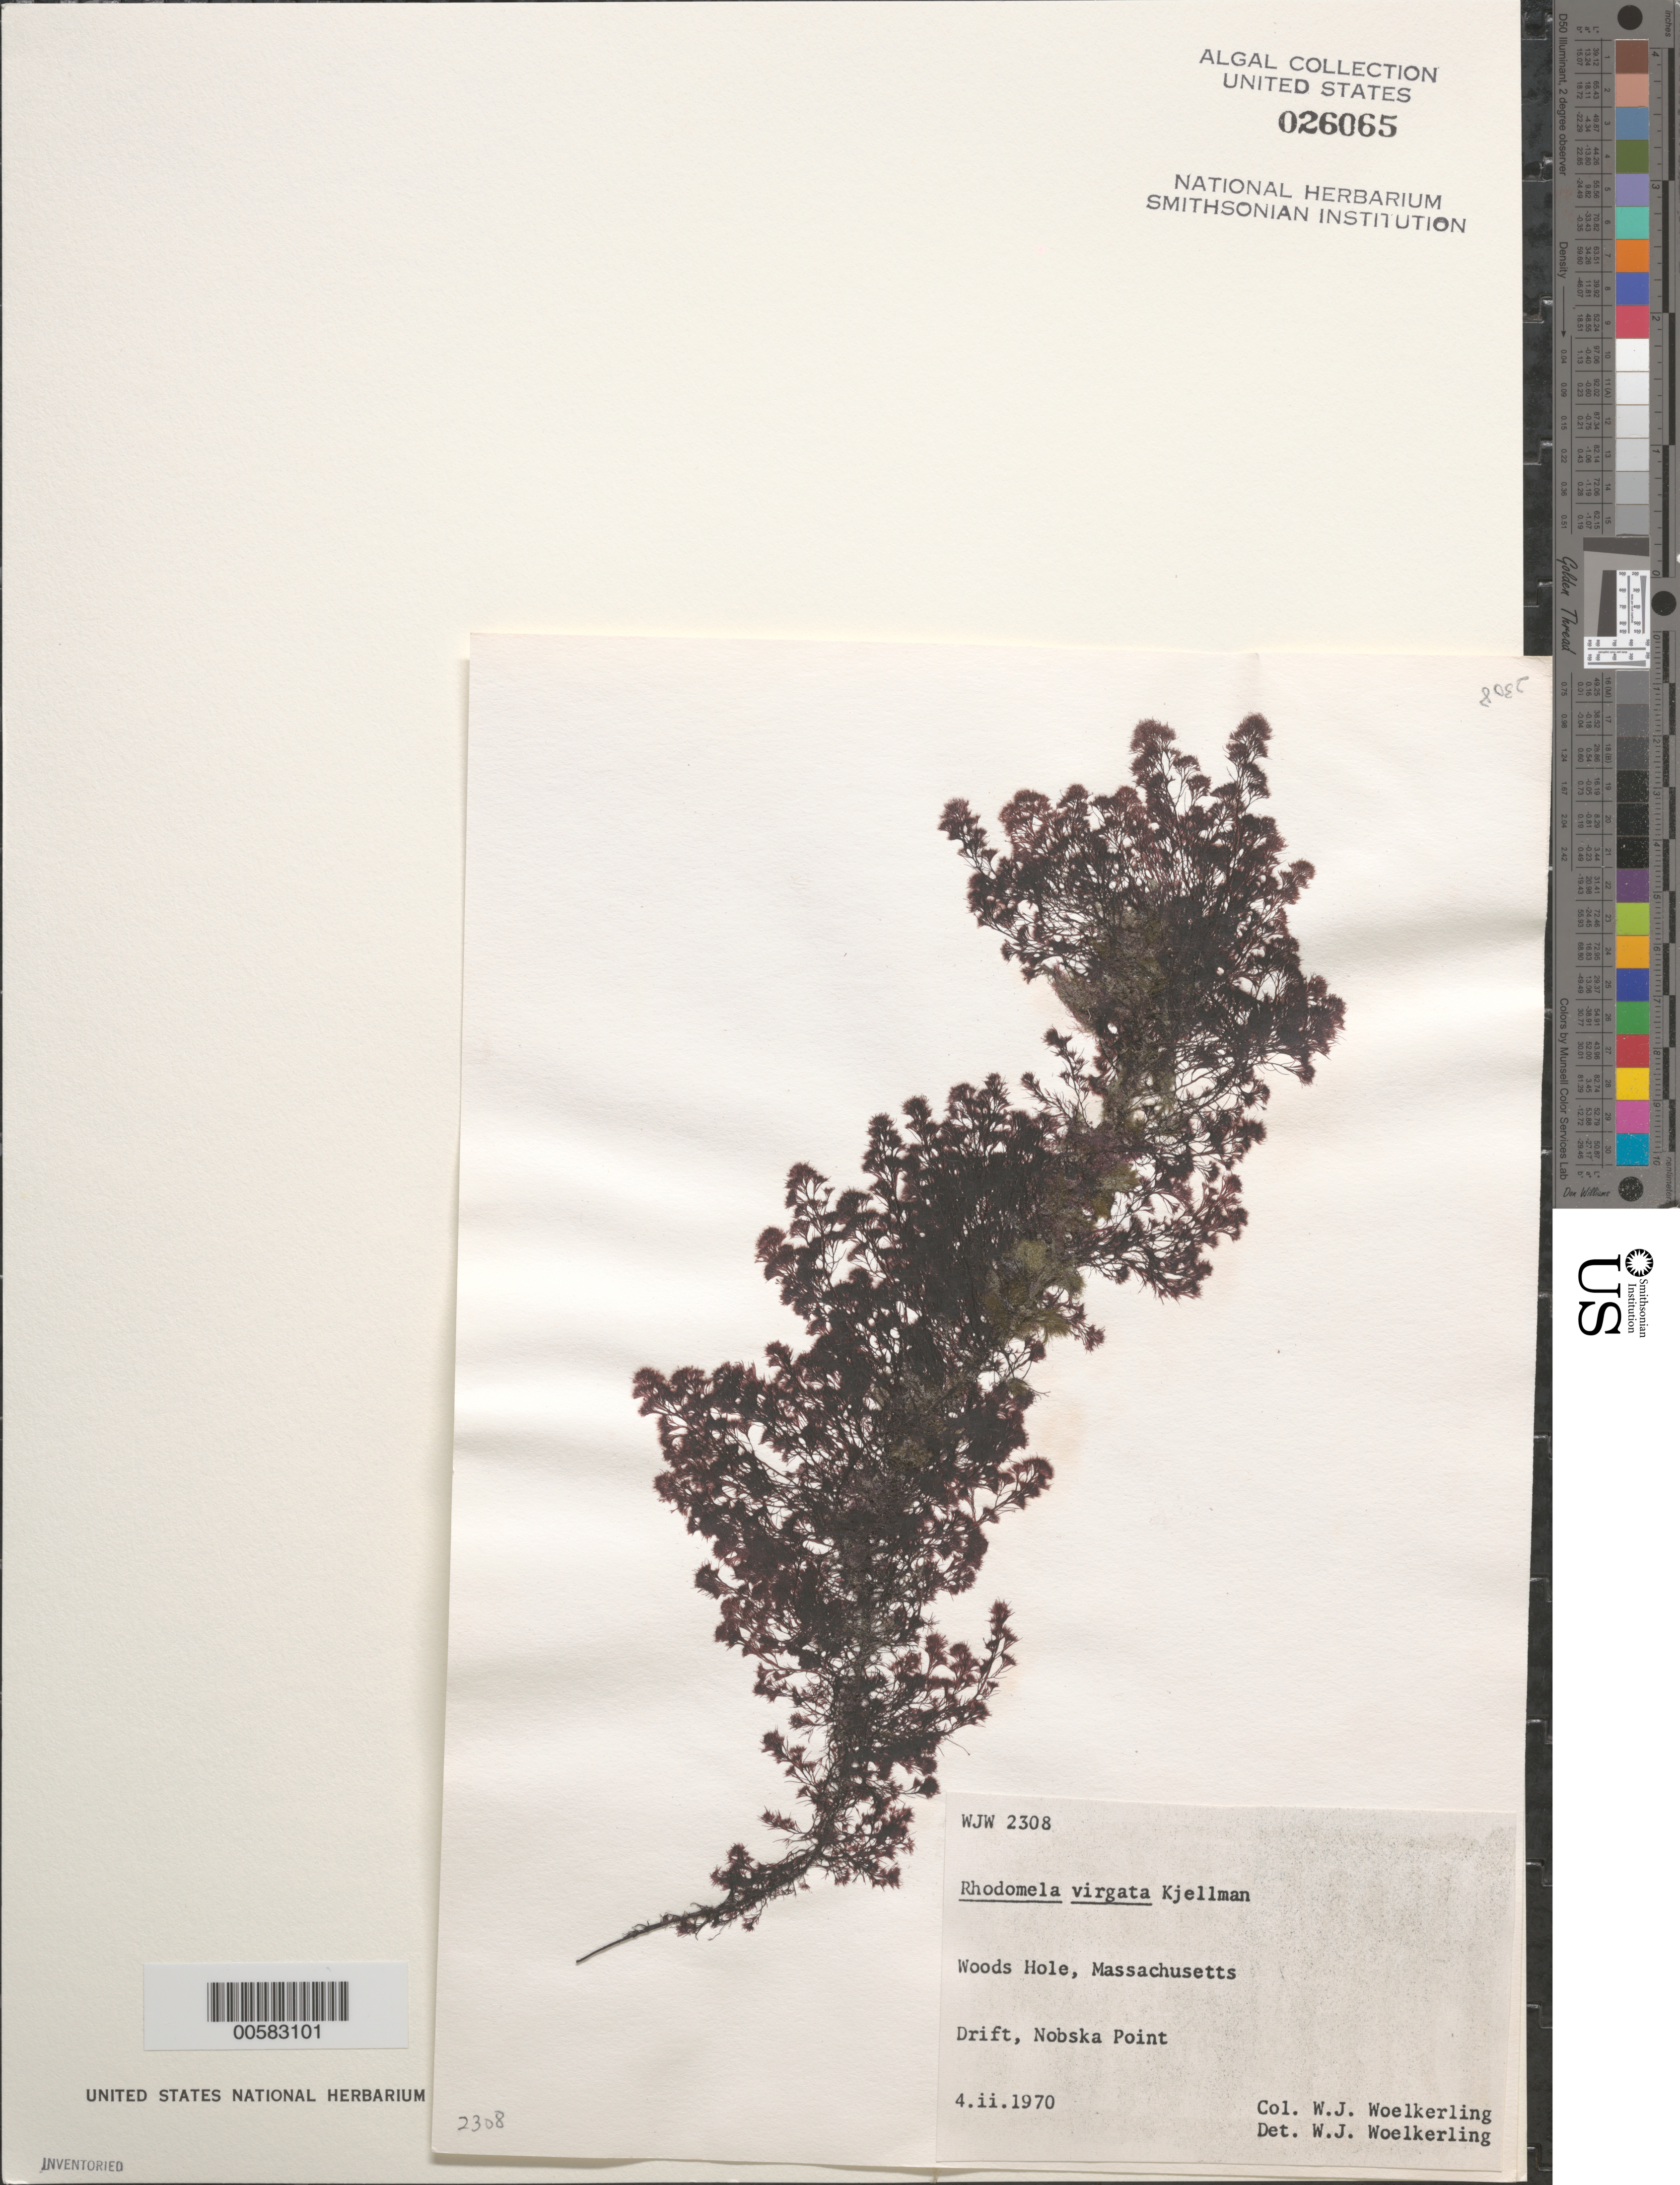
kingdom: Plantae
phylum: Rhodophyta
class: Florideophyceae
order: Ceramiales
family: Rhodomelaceae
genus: Rhodomela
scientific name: Rhodomela virgata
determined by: Woelkerling, W. J.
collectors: W. Woelkerling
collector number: WJW 2308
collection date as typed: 04 Feb 1970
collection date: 1970-02-04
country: United States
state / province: Massachusetts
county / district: Barnstable County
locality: Woods Hole, Nobska Point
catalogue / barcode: US 26065